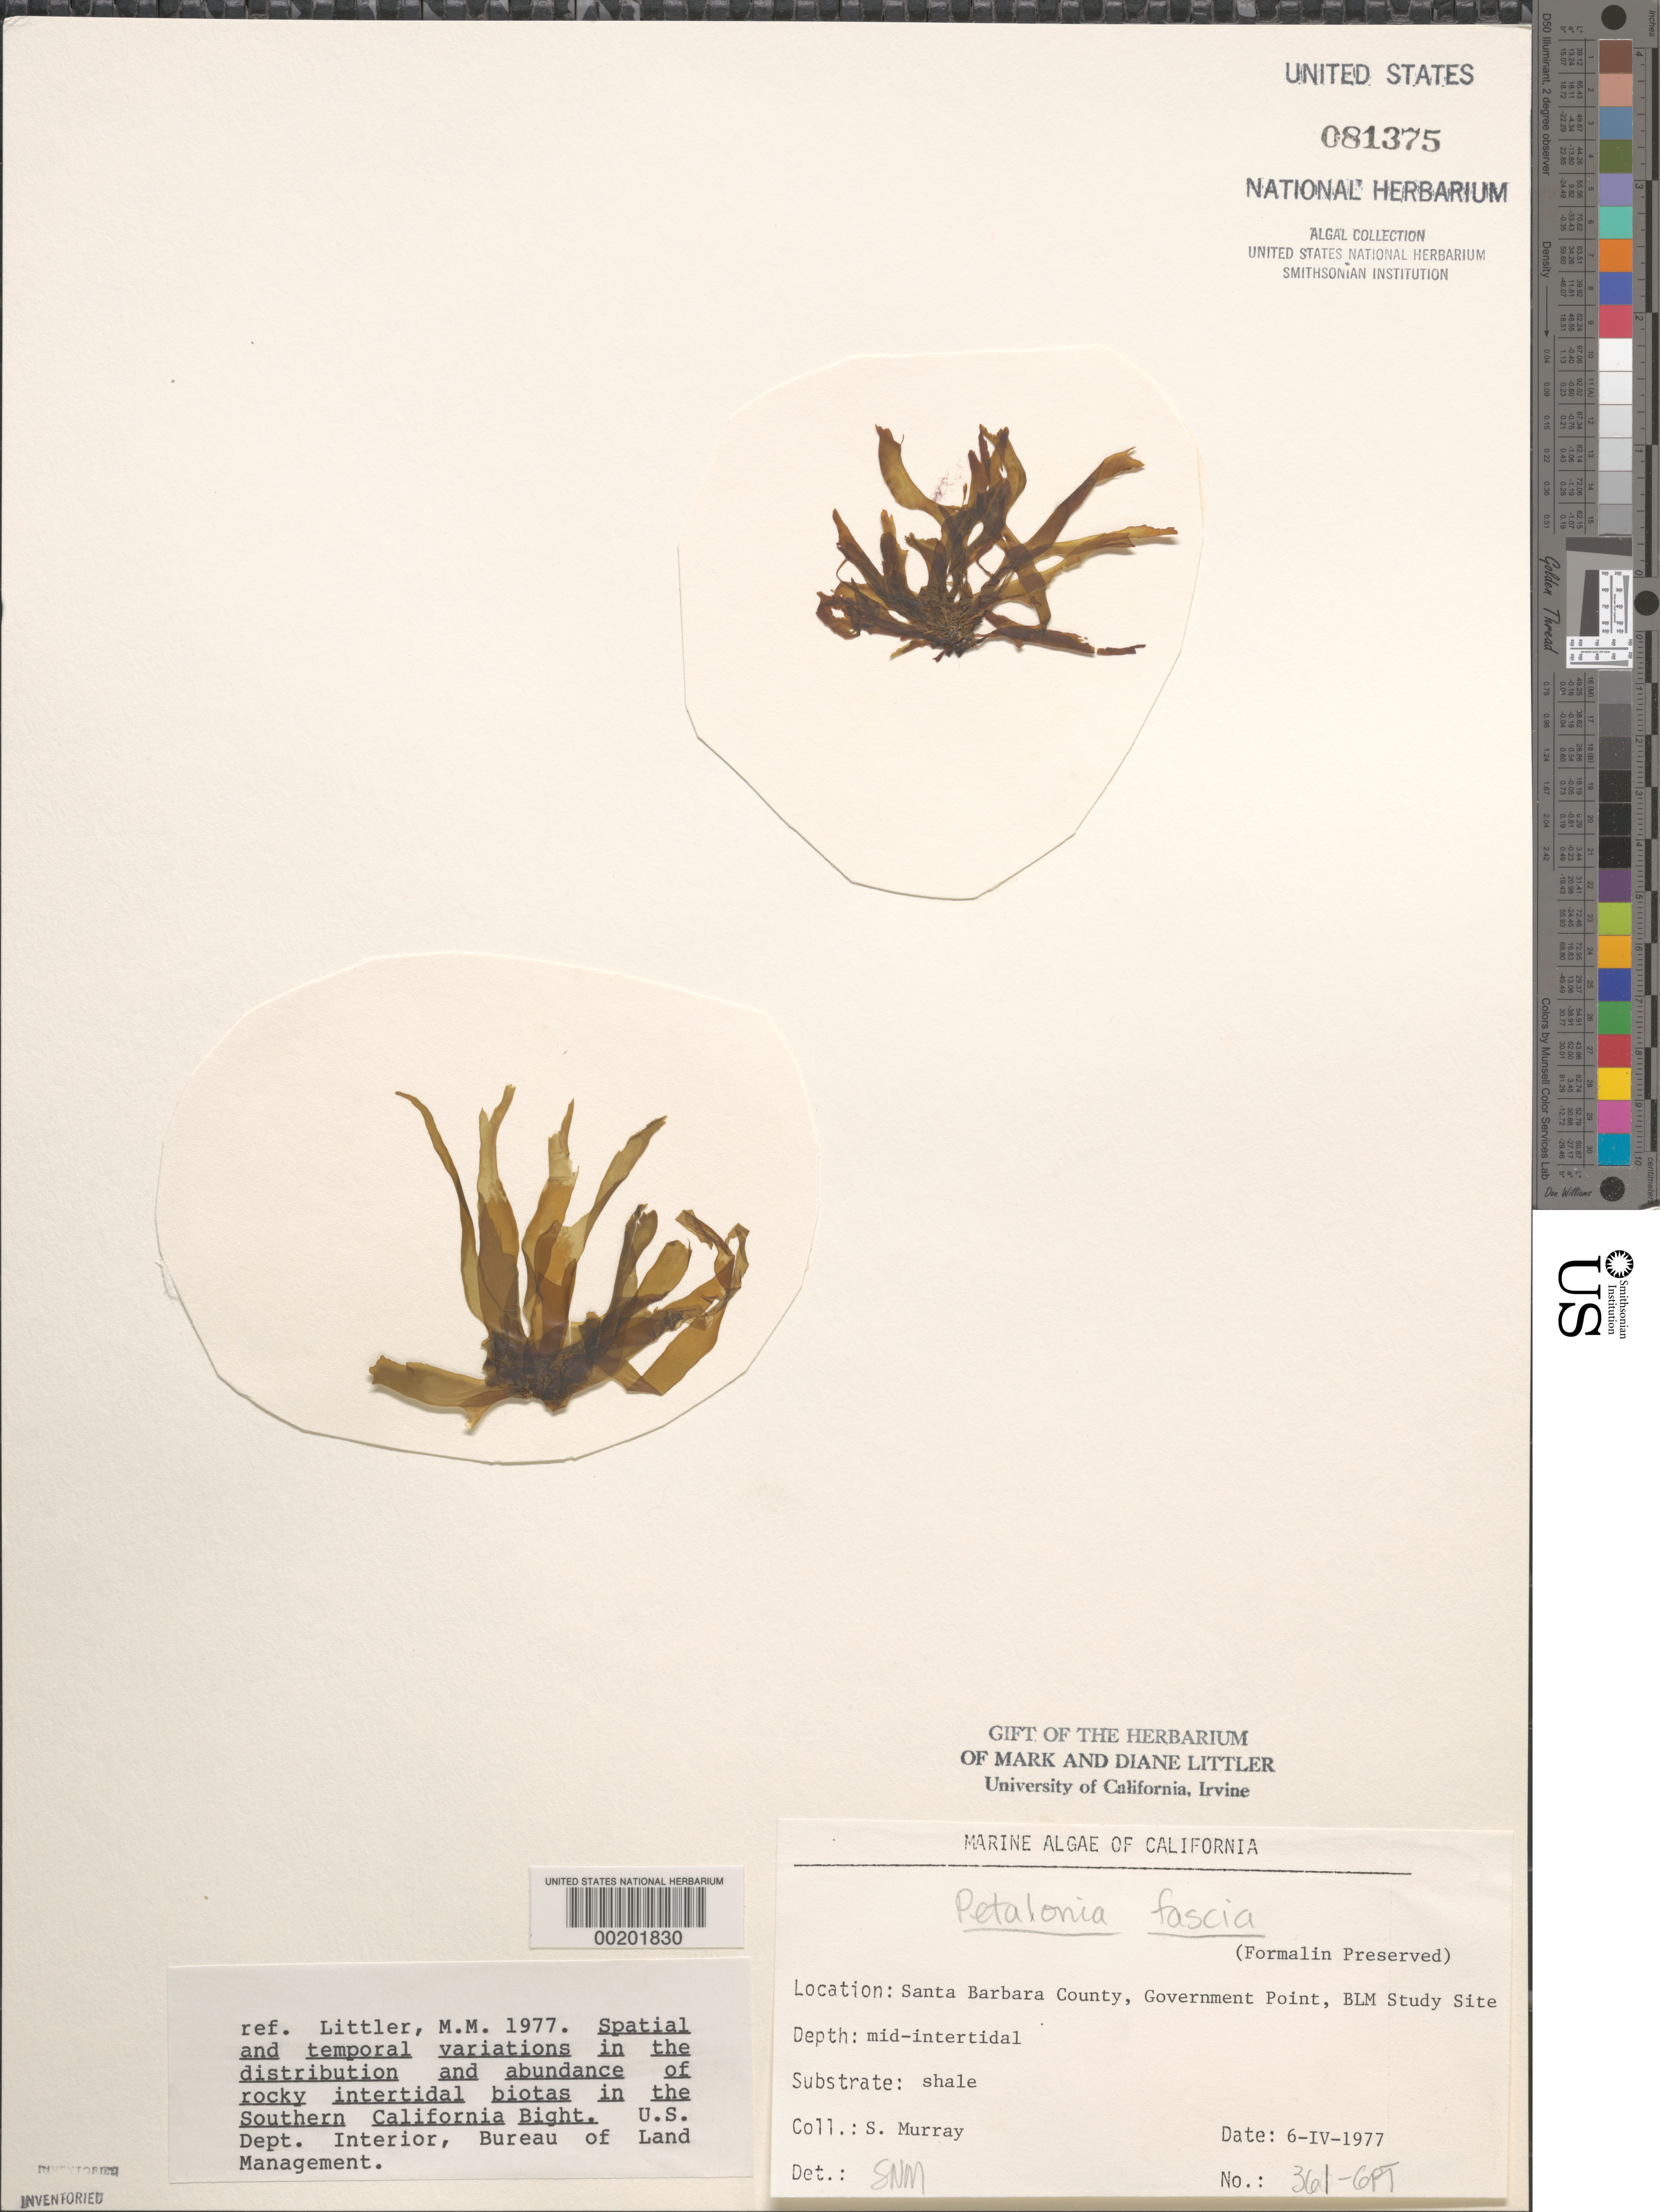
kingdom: Chromista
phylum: Ochrophyta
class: Phaeophyceae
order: Scytosiphonales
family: Scytosiphonaceae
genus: Petalonia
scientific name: Petalonia fascia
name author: (O.F. Müller) Kuntze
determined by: Murray, S. N.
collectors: S. N. Murray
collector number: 361-gpt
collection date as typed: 06 Apr 1977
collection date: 1977-04-06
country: United States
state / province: California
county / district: Santa Barbara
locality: Government Point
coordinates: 34 26'31"N, 120 24'06"W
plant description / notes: BLM-SOCALBIGHT Rocky Intertidal Survey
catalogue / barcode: US 81375